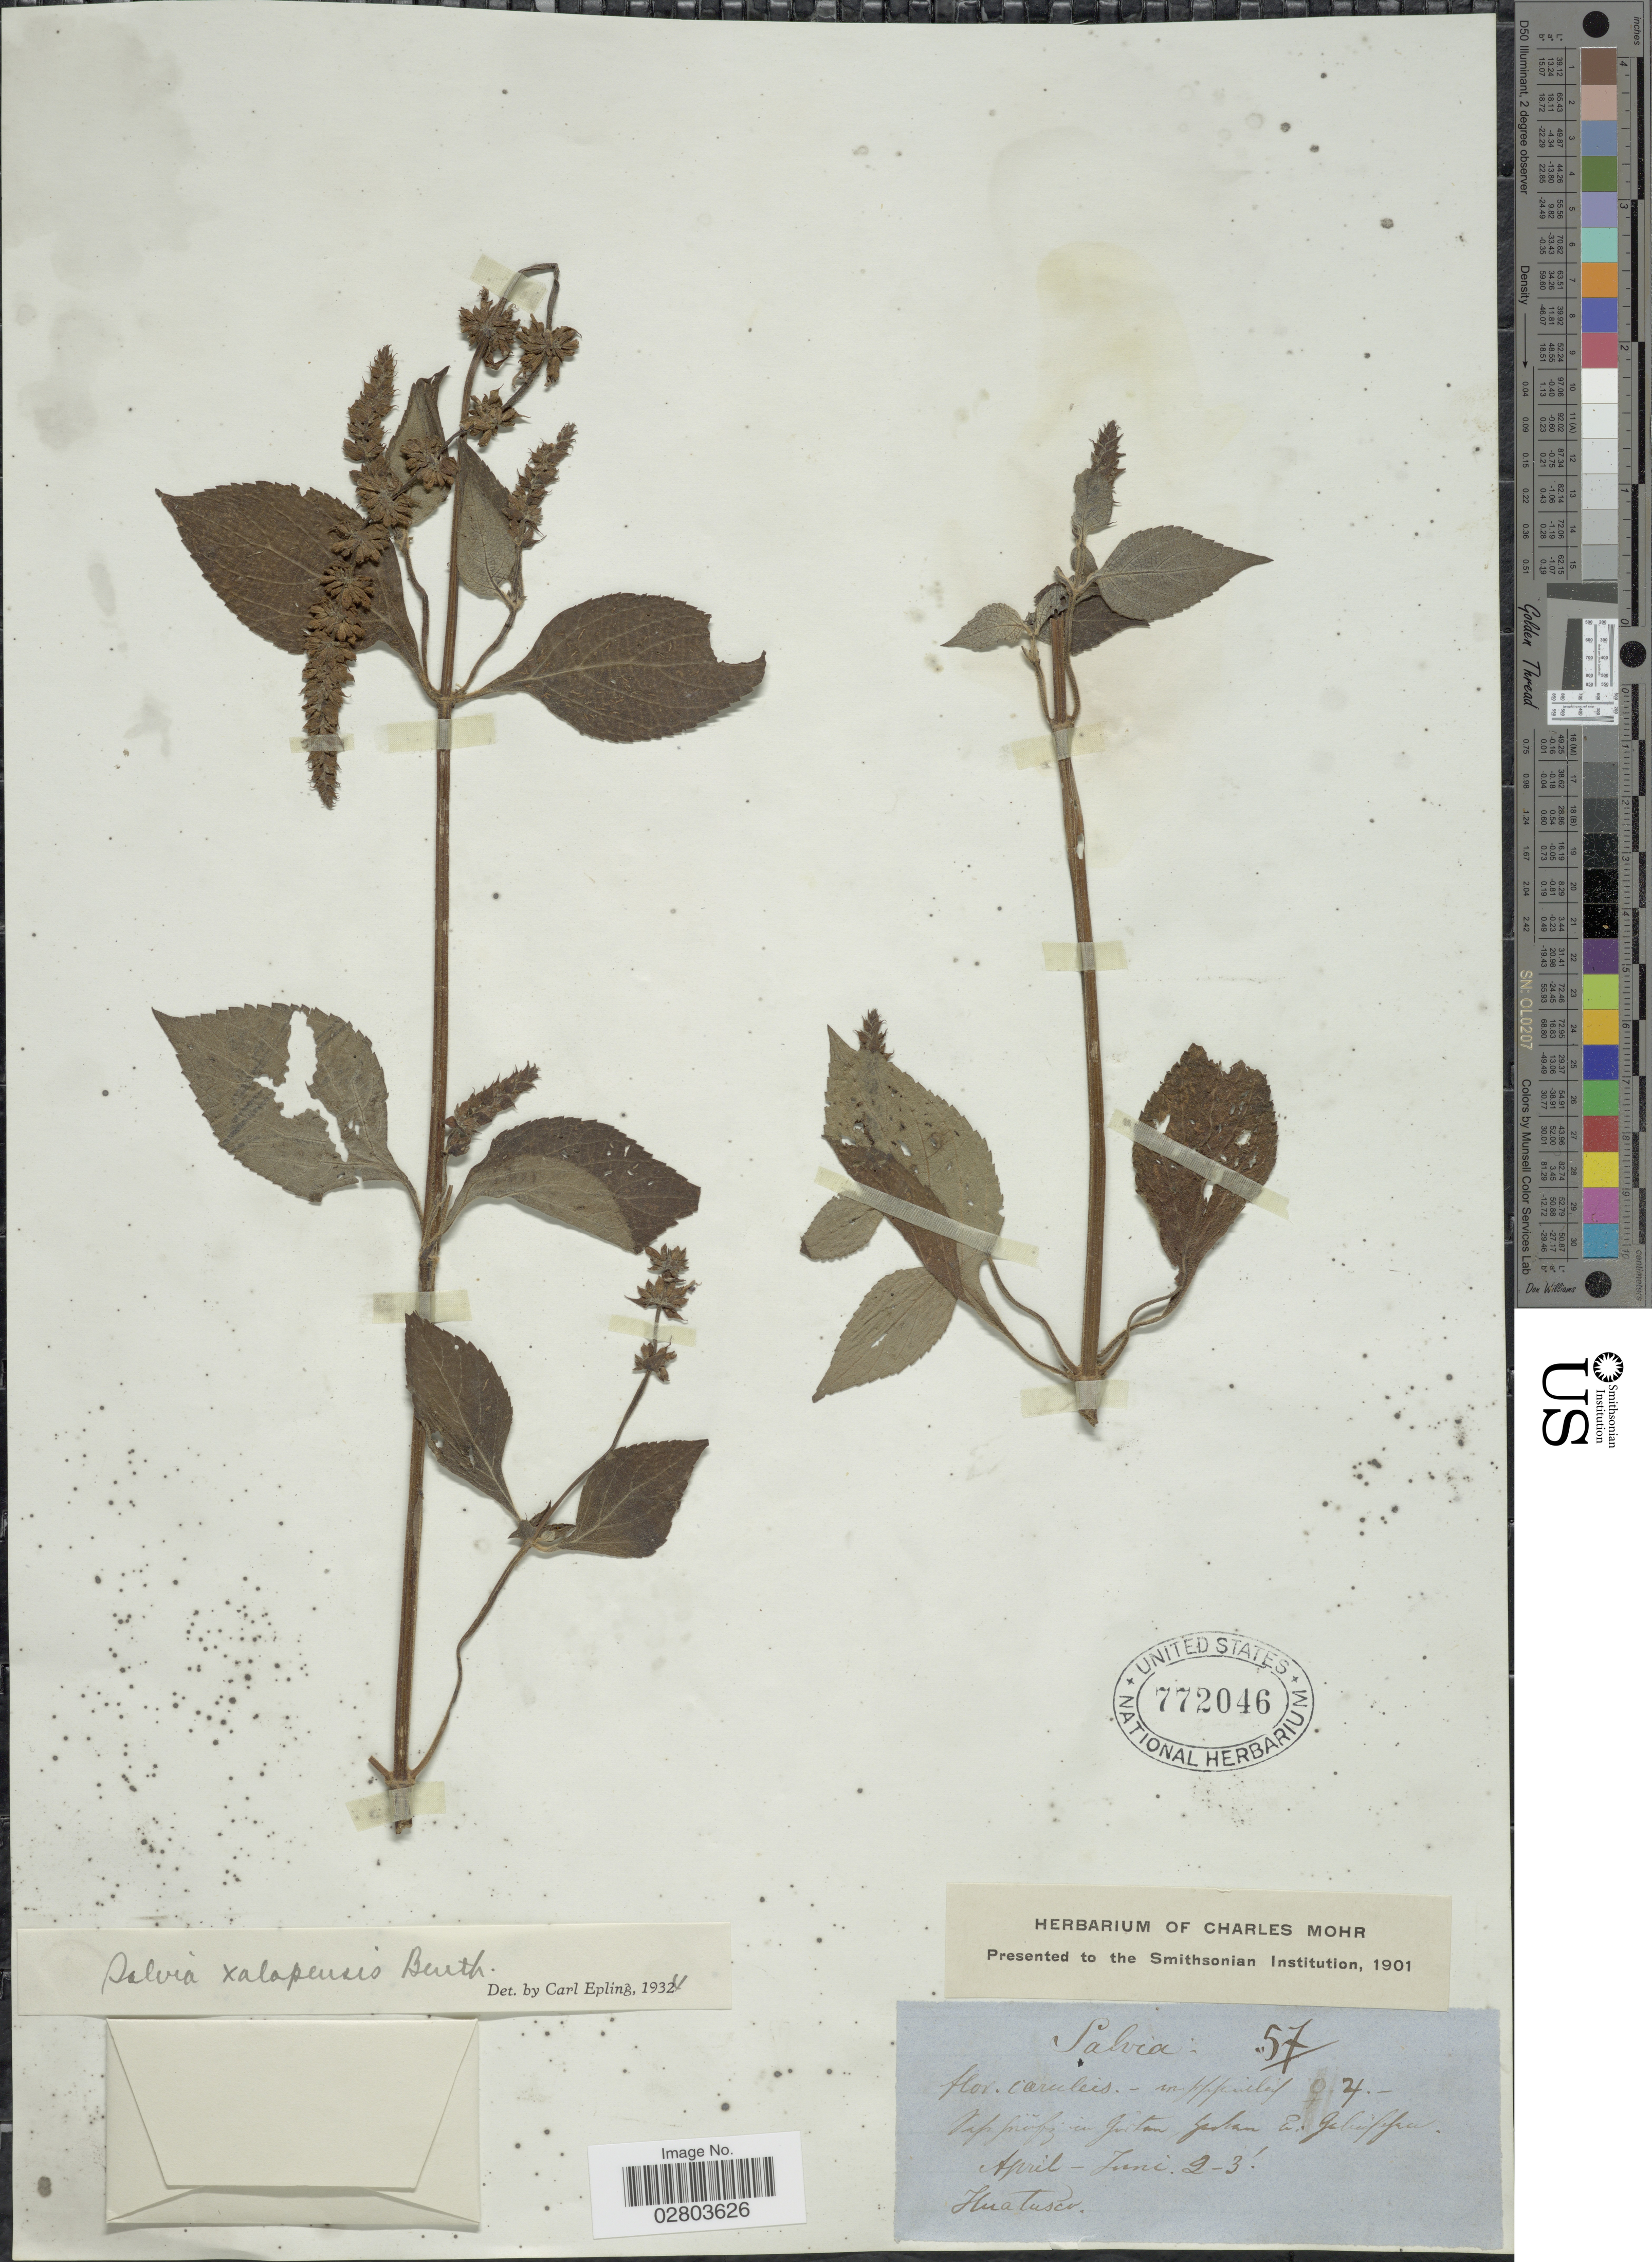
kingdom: Plantae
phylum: Tracheophyta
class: Magnoliopsida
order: Lamiales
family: Lamiaceae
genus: Salvia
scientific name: Salvia xalapensis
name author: Benth.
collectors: ex herb. Charles Mohr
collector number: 57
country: Mexico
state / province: Veracruz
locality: Huatusco.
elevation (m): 1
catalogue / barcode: US 772046